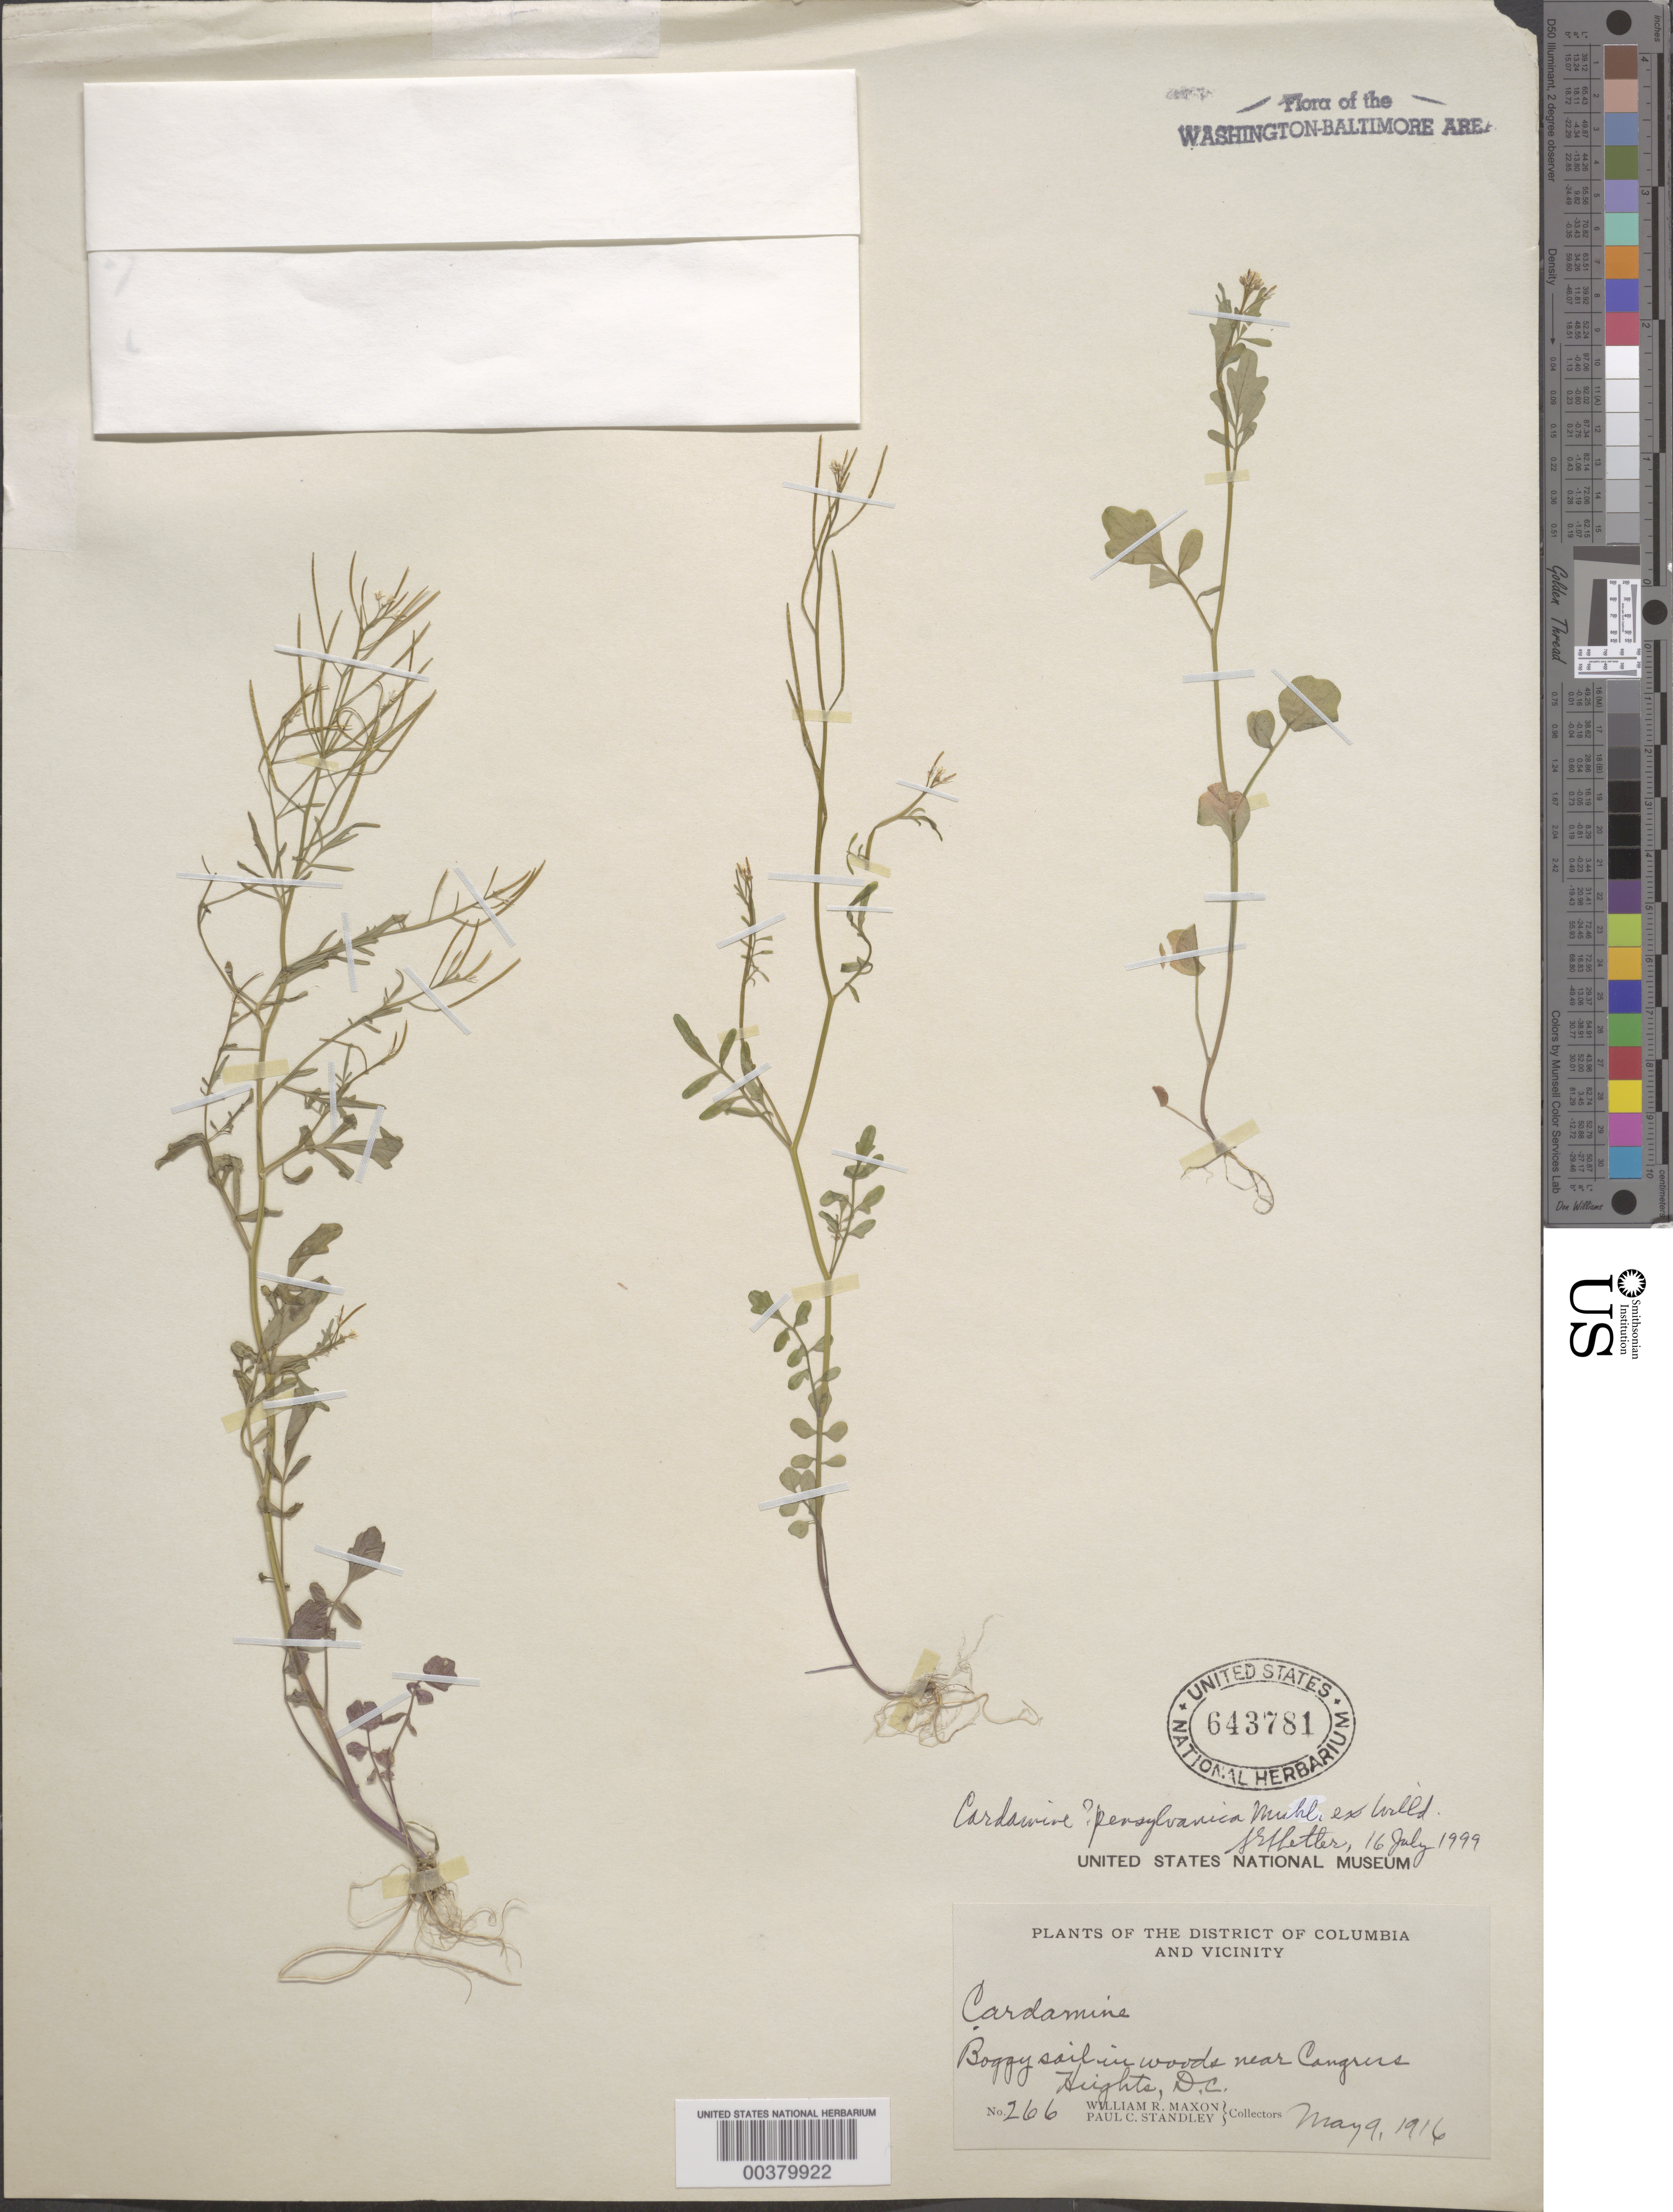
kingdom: Plantae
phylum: Tracheophyta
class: Magnoliopsida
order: Brassicales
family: Brassicaceae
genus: Cardamine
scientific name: Cardamine pensylvanica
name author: Muhl. ex Willd.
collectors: W. R. Maxon & P. C. Standley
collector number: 266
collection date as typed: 09 May 1916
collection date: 1916-05-09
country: United States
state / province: District of Columbia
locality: Congress Heights vicinity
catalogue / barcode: US 643781